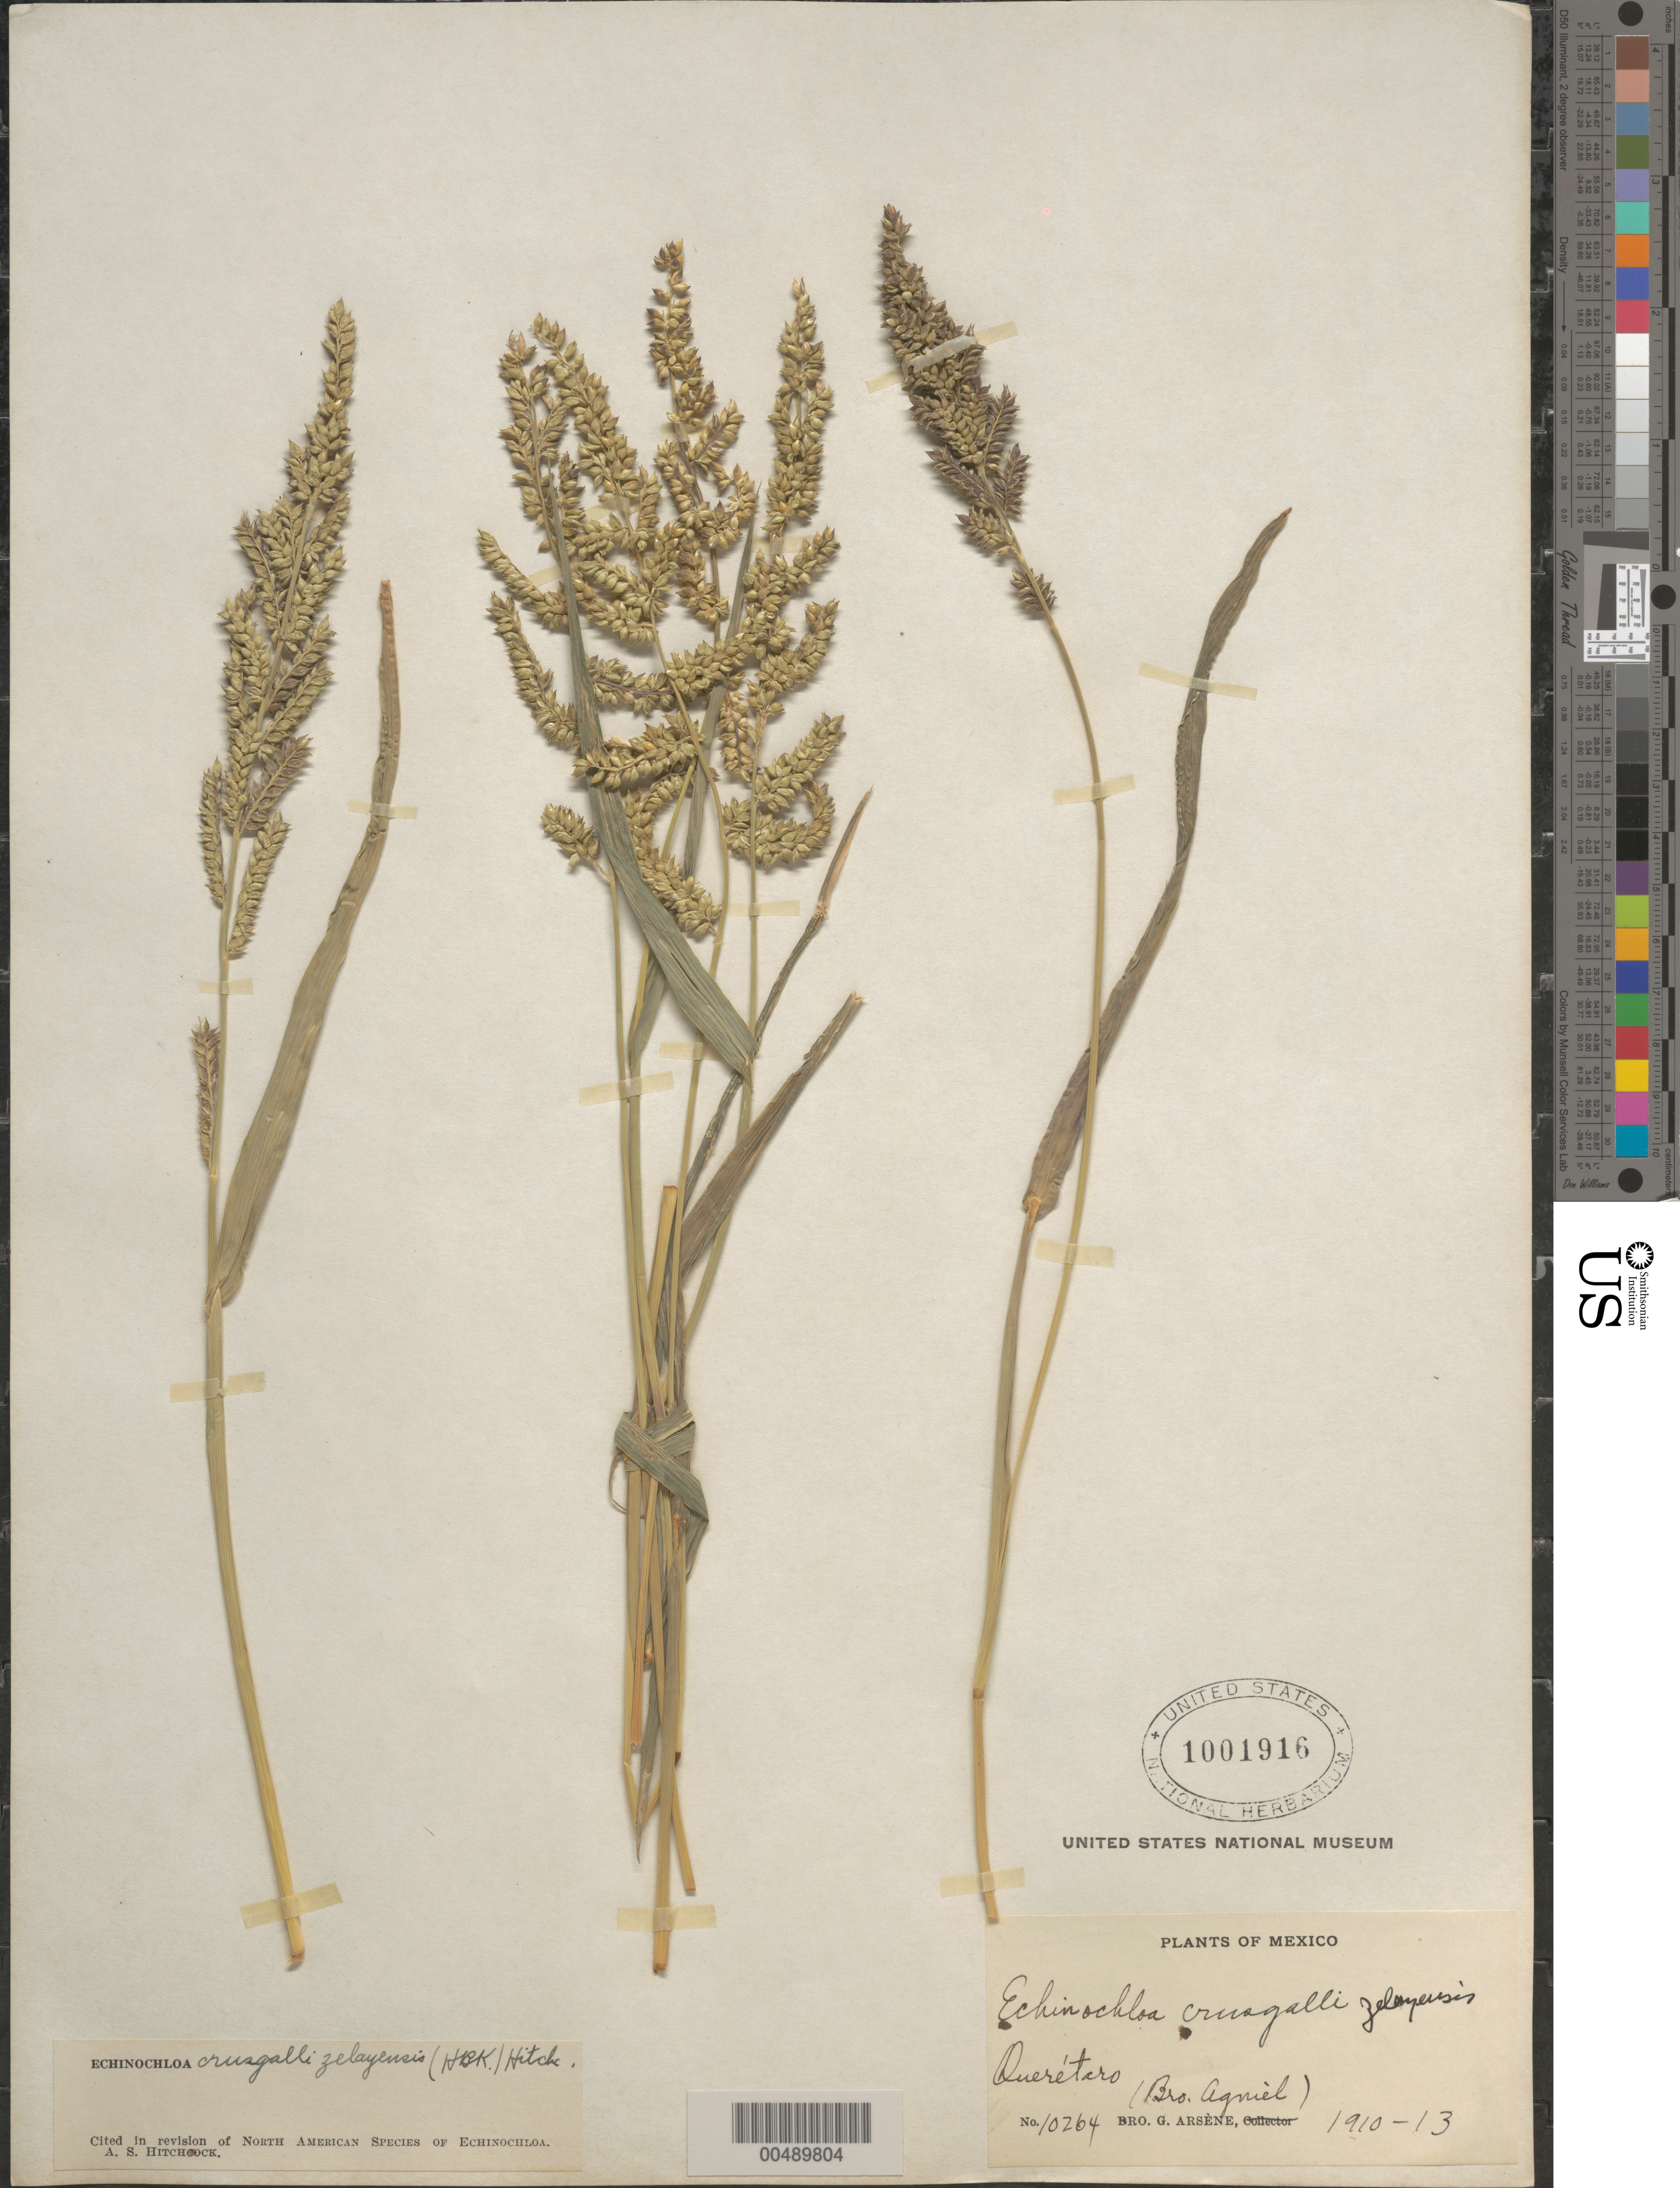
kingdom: Plantae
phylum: Tracheophyta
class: Liliopsida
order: Poales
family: Poaceae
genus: Echinochloa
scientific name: Echinochloa crus-galli var. zelayensis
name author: (Kunth) Hitchc.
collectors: Bro. Agniel & Bro. G. Arsène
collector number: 10264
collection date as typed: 1910 to 1913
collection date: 1910/1913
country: Mexico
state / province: Querétaro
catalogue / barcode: US 1001916